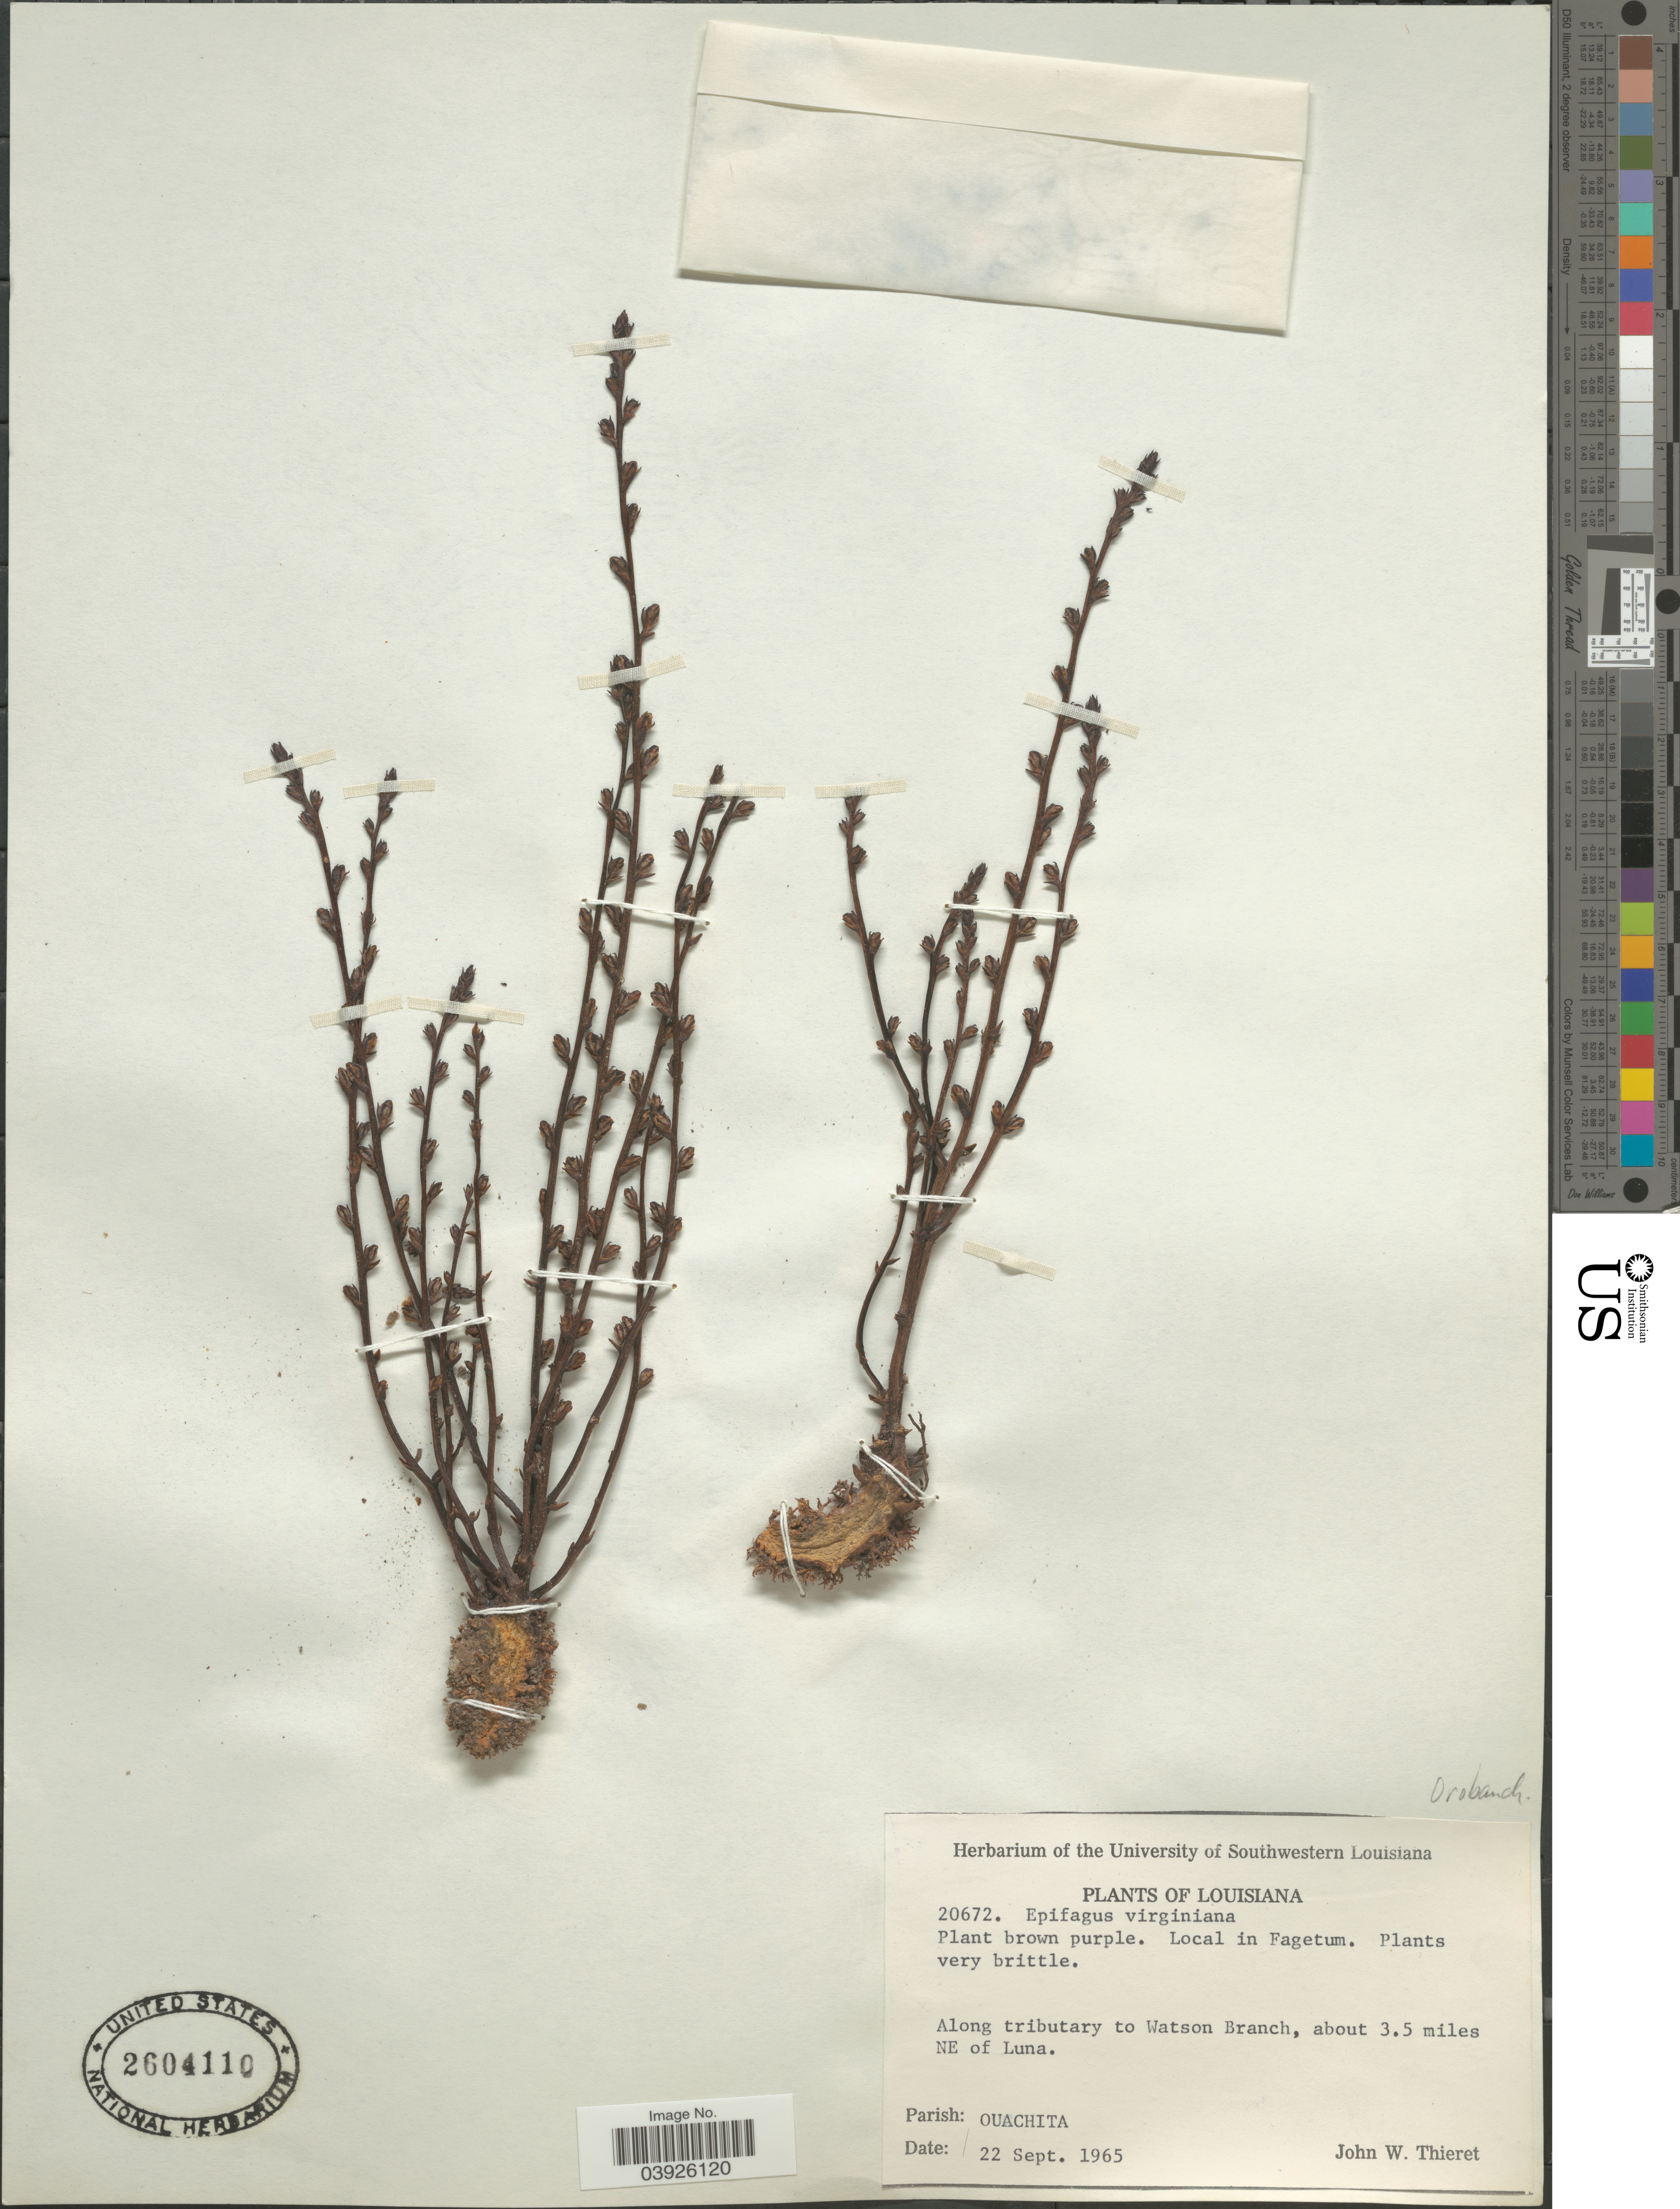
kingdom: Plantae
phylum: Tracheophyta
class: Magnoliopsida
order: Lamiales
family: Orobanchaceae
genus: Epifagus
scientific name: Epifagus virginiana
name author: (L.) W.P.C. Barton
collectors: J. W. Thieret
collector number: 20672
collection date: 1965-09-22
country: United States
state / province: Louisiana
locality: Along tributary to Watson Branch, about 3.5 miles NE of Luna. Parish: Ouachita.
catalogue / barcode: US 2604110